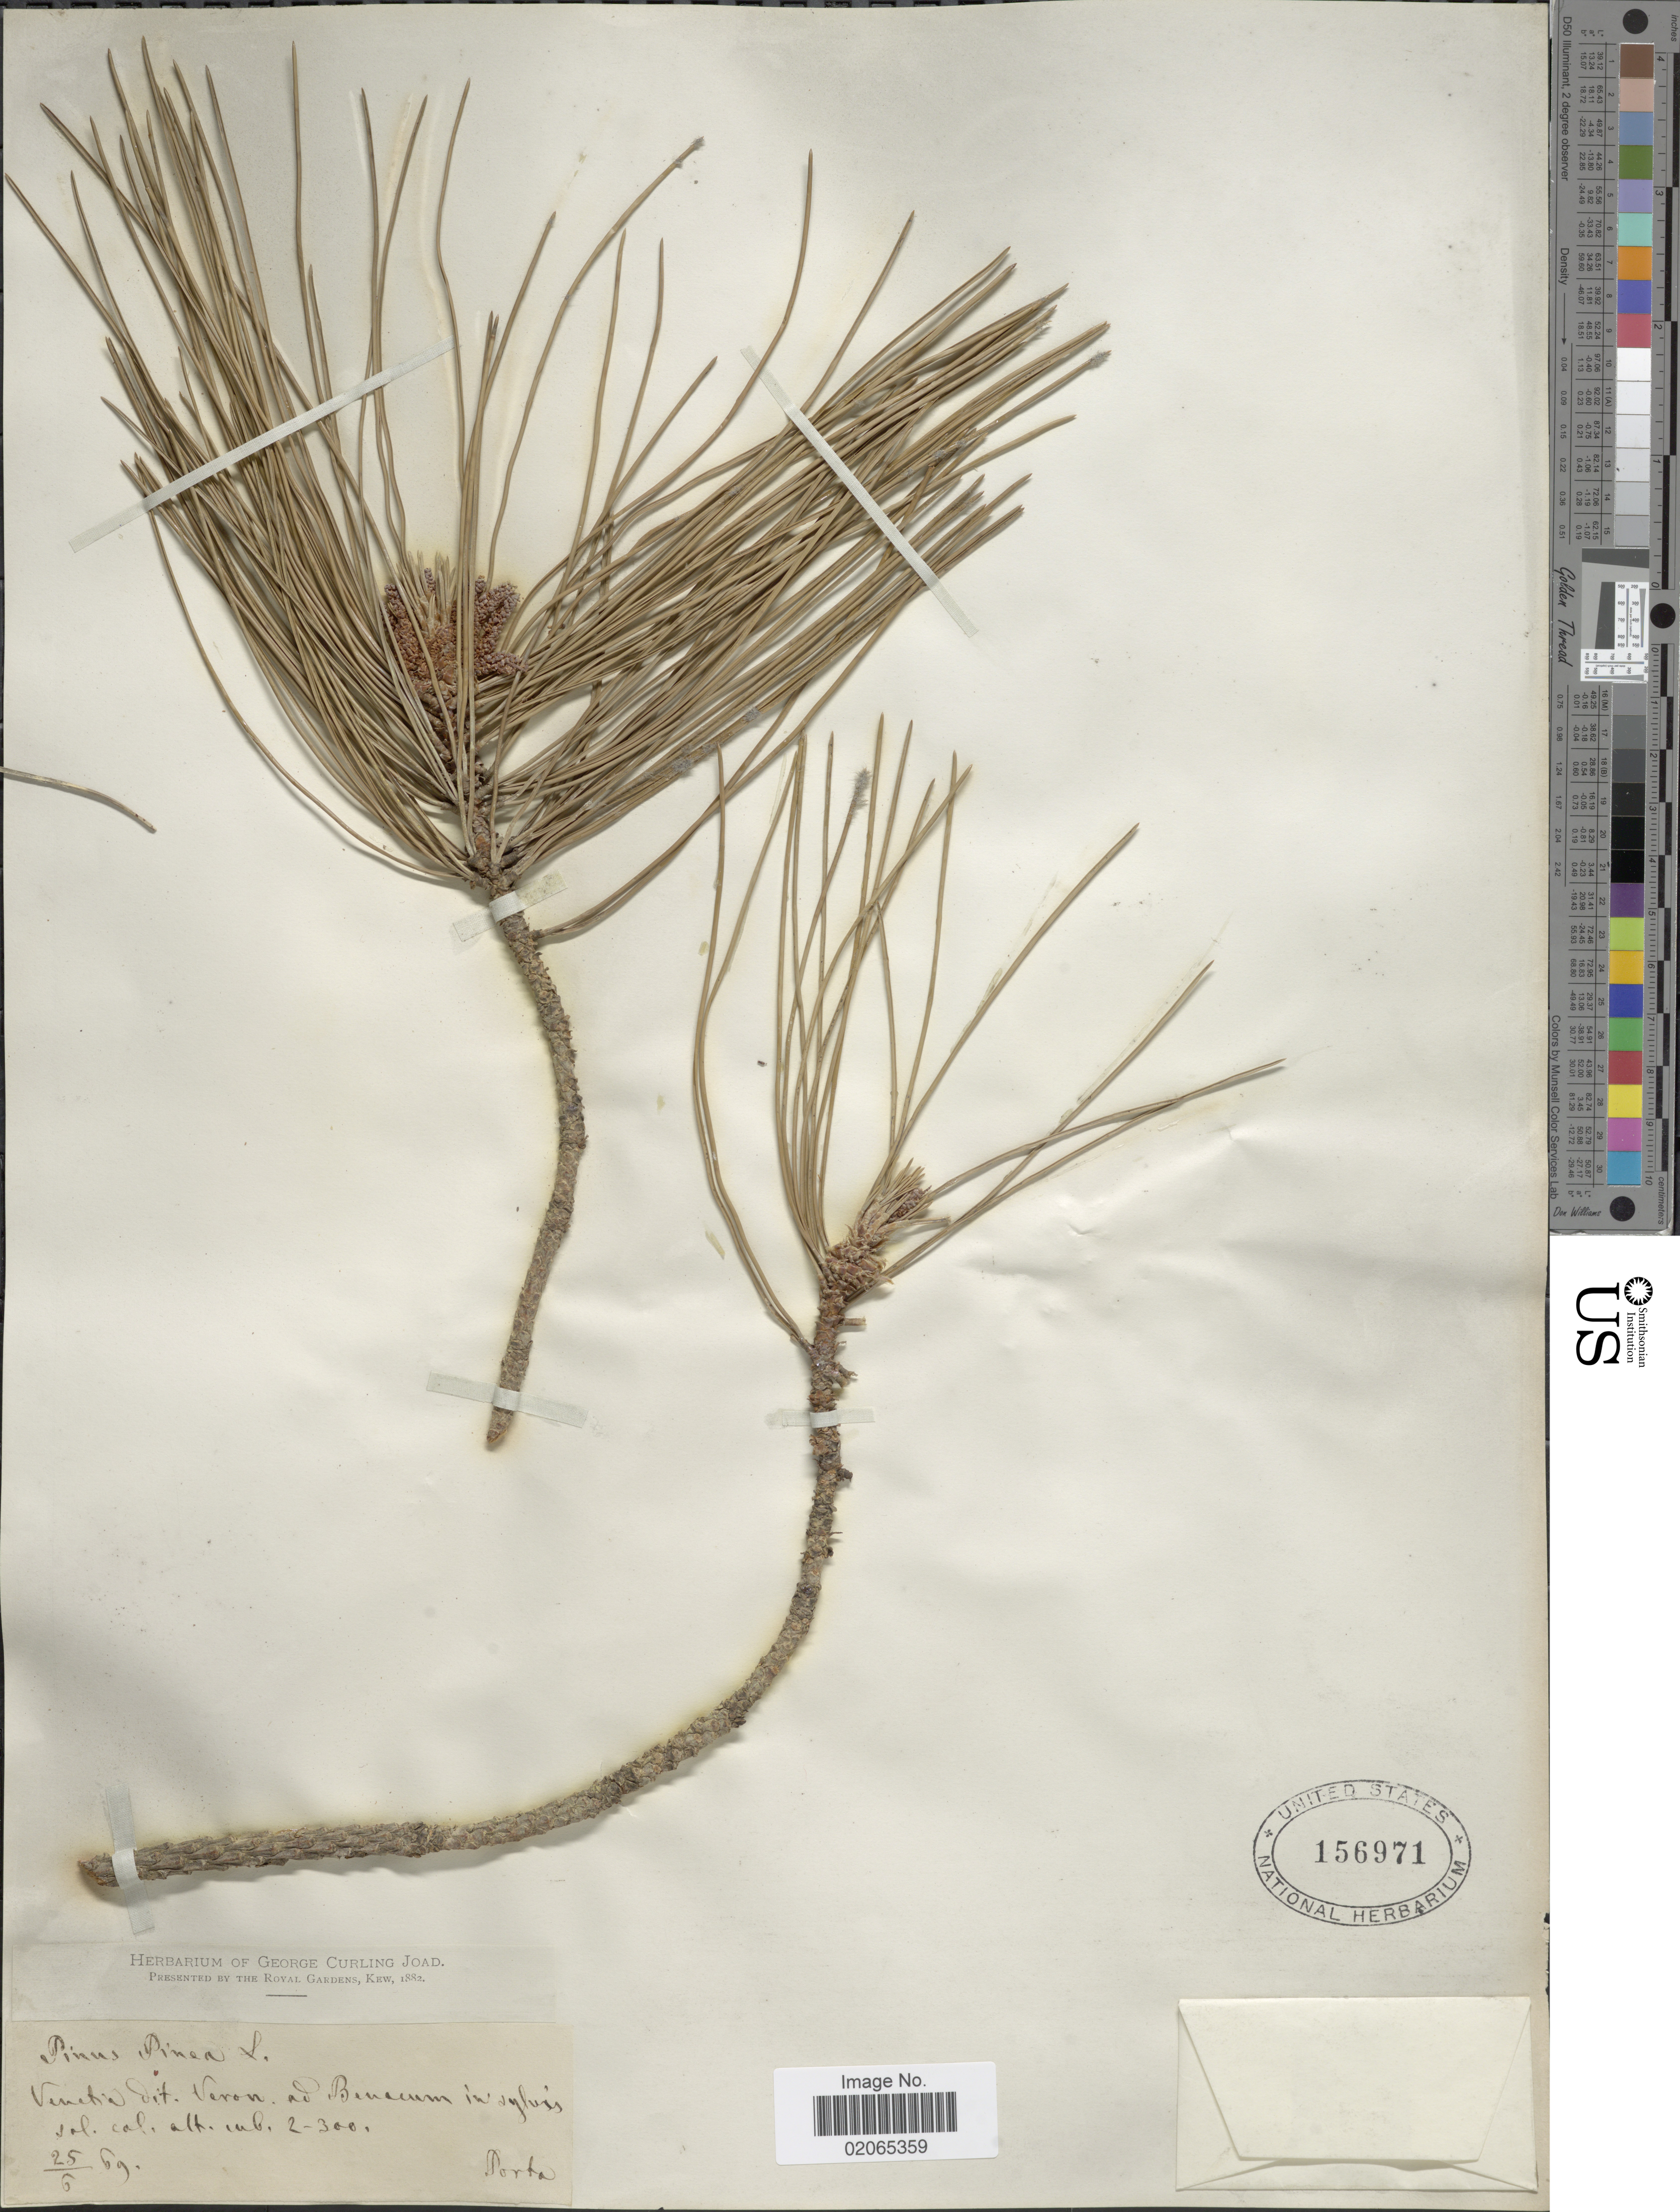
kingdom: Plantae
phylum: Tracheophyta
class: Pinopsida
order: Pinales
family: Pinaceae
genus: Pinus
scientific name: Pinus pinea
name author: L.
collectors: -- Porta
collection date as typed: Transcribed d/m/y: 25/6/69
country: Italy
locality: Venetia dit. Veron ad Benacum in sylvis sal. cal. [interpreted]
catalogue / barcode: US 156971